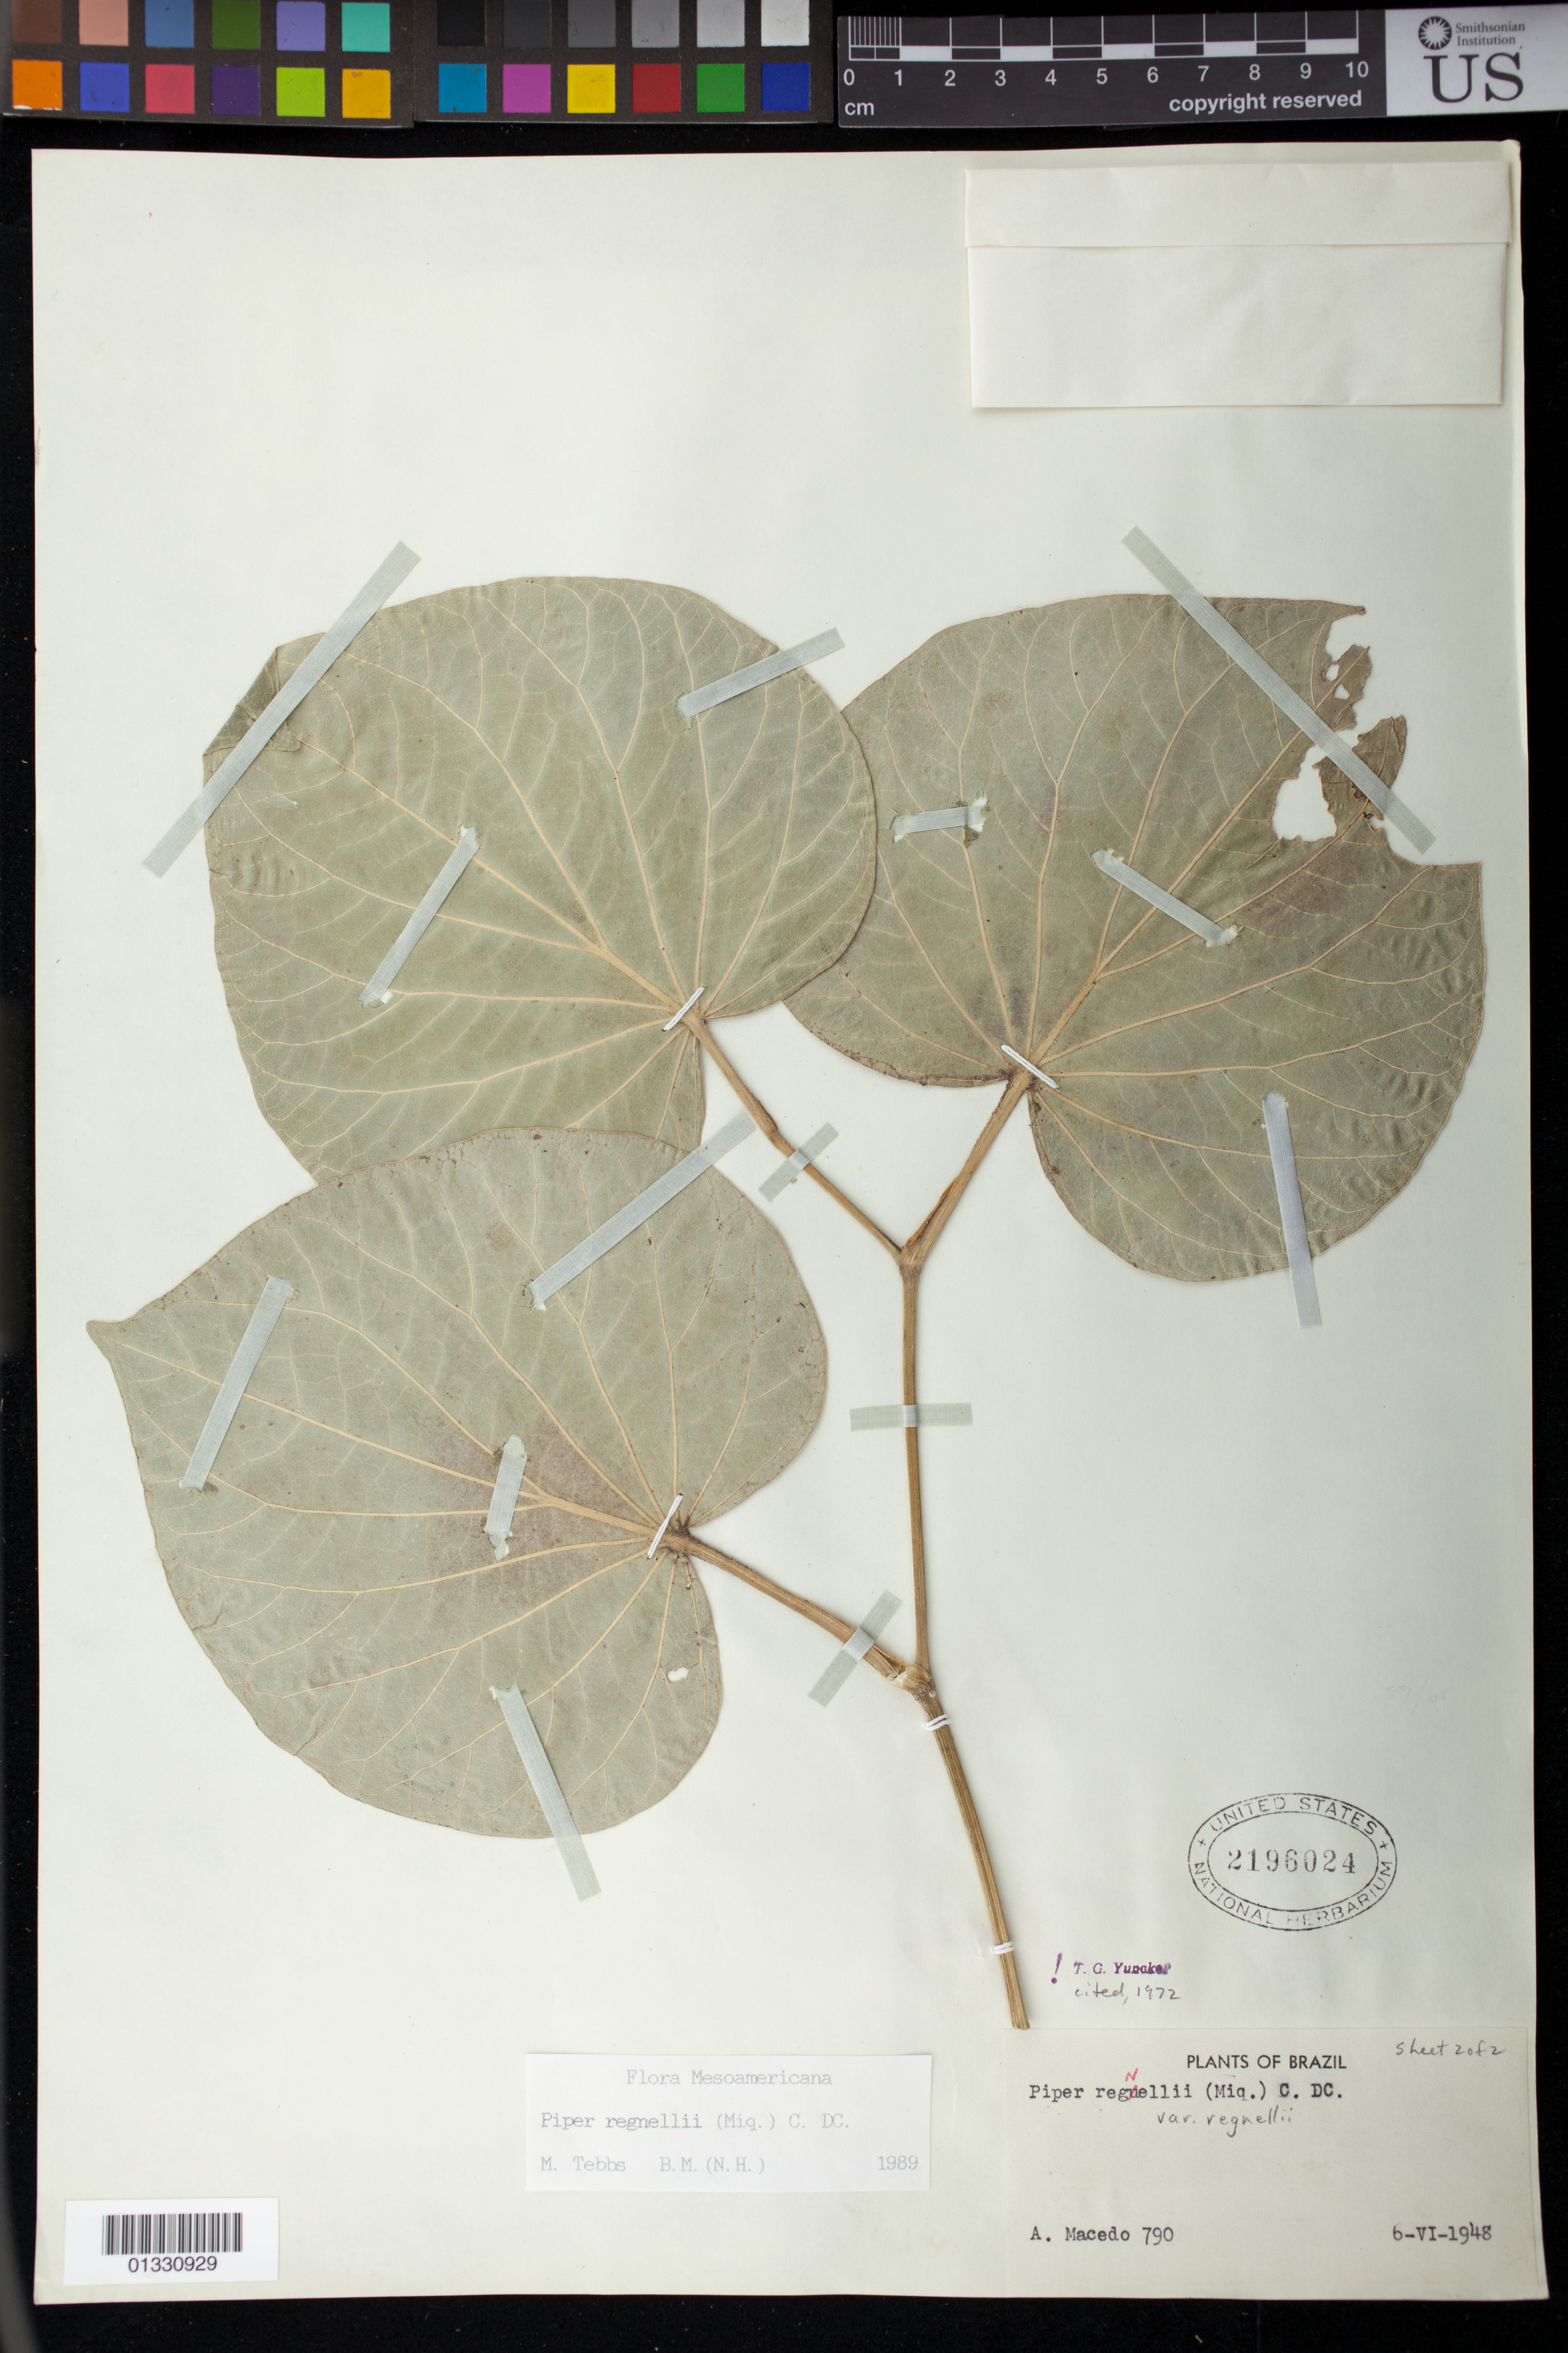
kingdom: Plantae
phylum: Tracheophyta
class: Magnoliopsida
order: Piperales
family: Piperaceae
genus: Piper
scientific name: Piper regnellii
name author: (Miq.) C. DC.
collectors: A. Macedo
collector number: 790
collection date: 1948-06-06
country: Brazil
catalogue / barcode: US 2196024